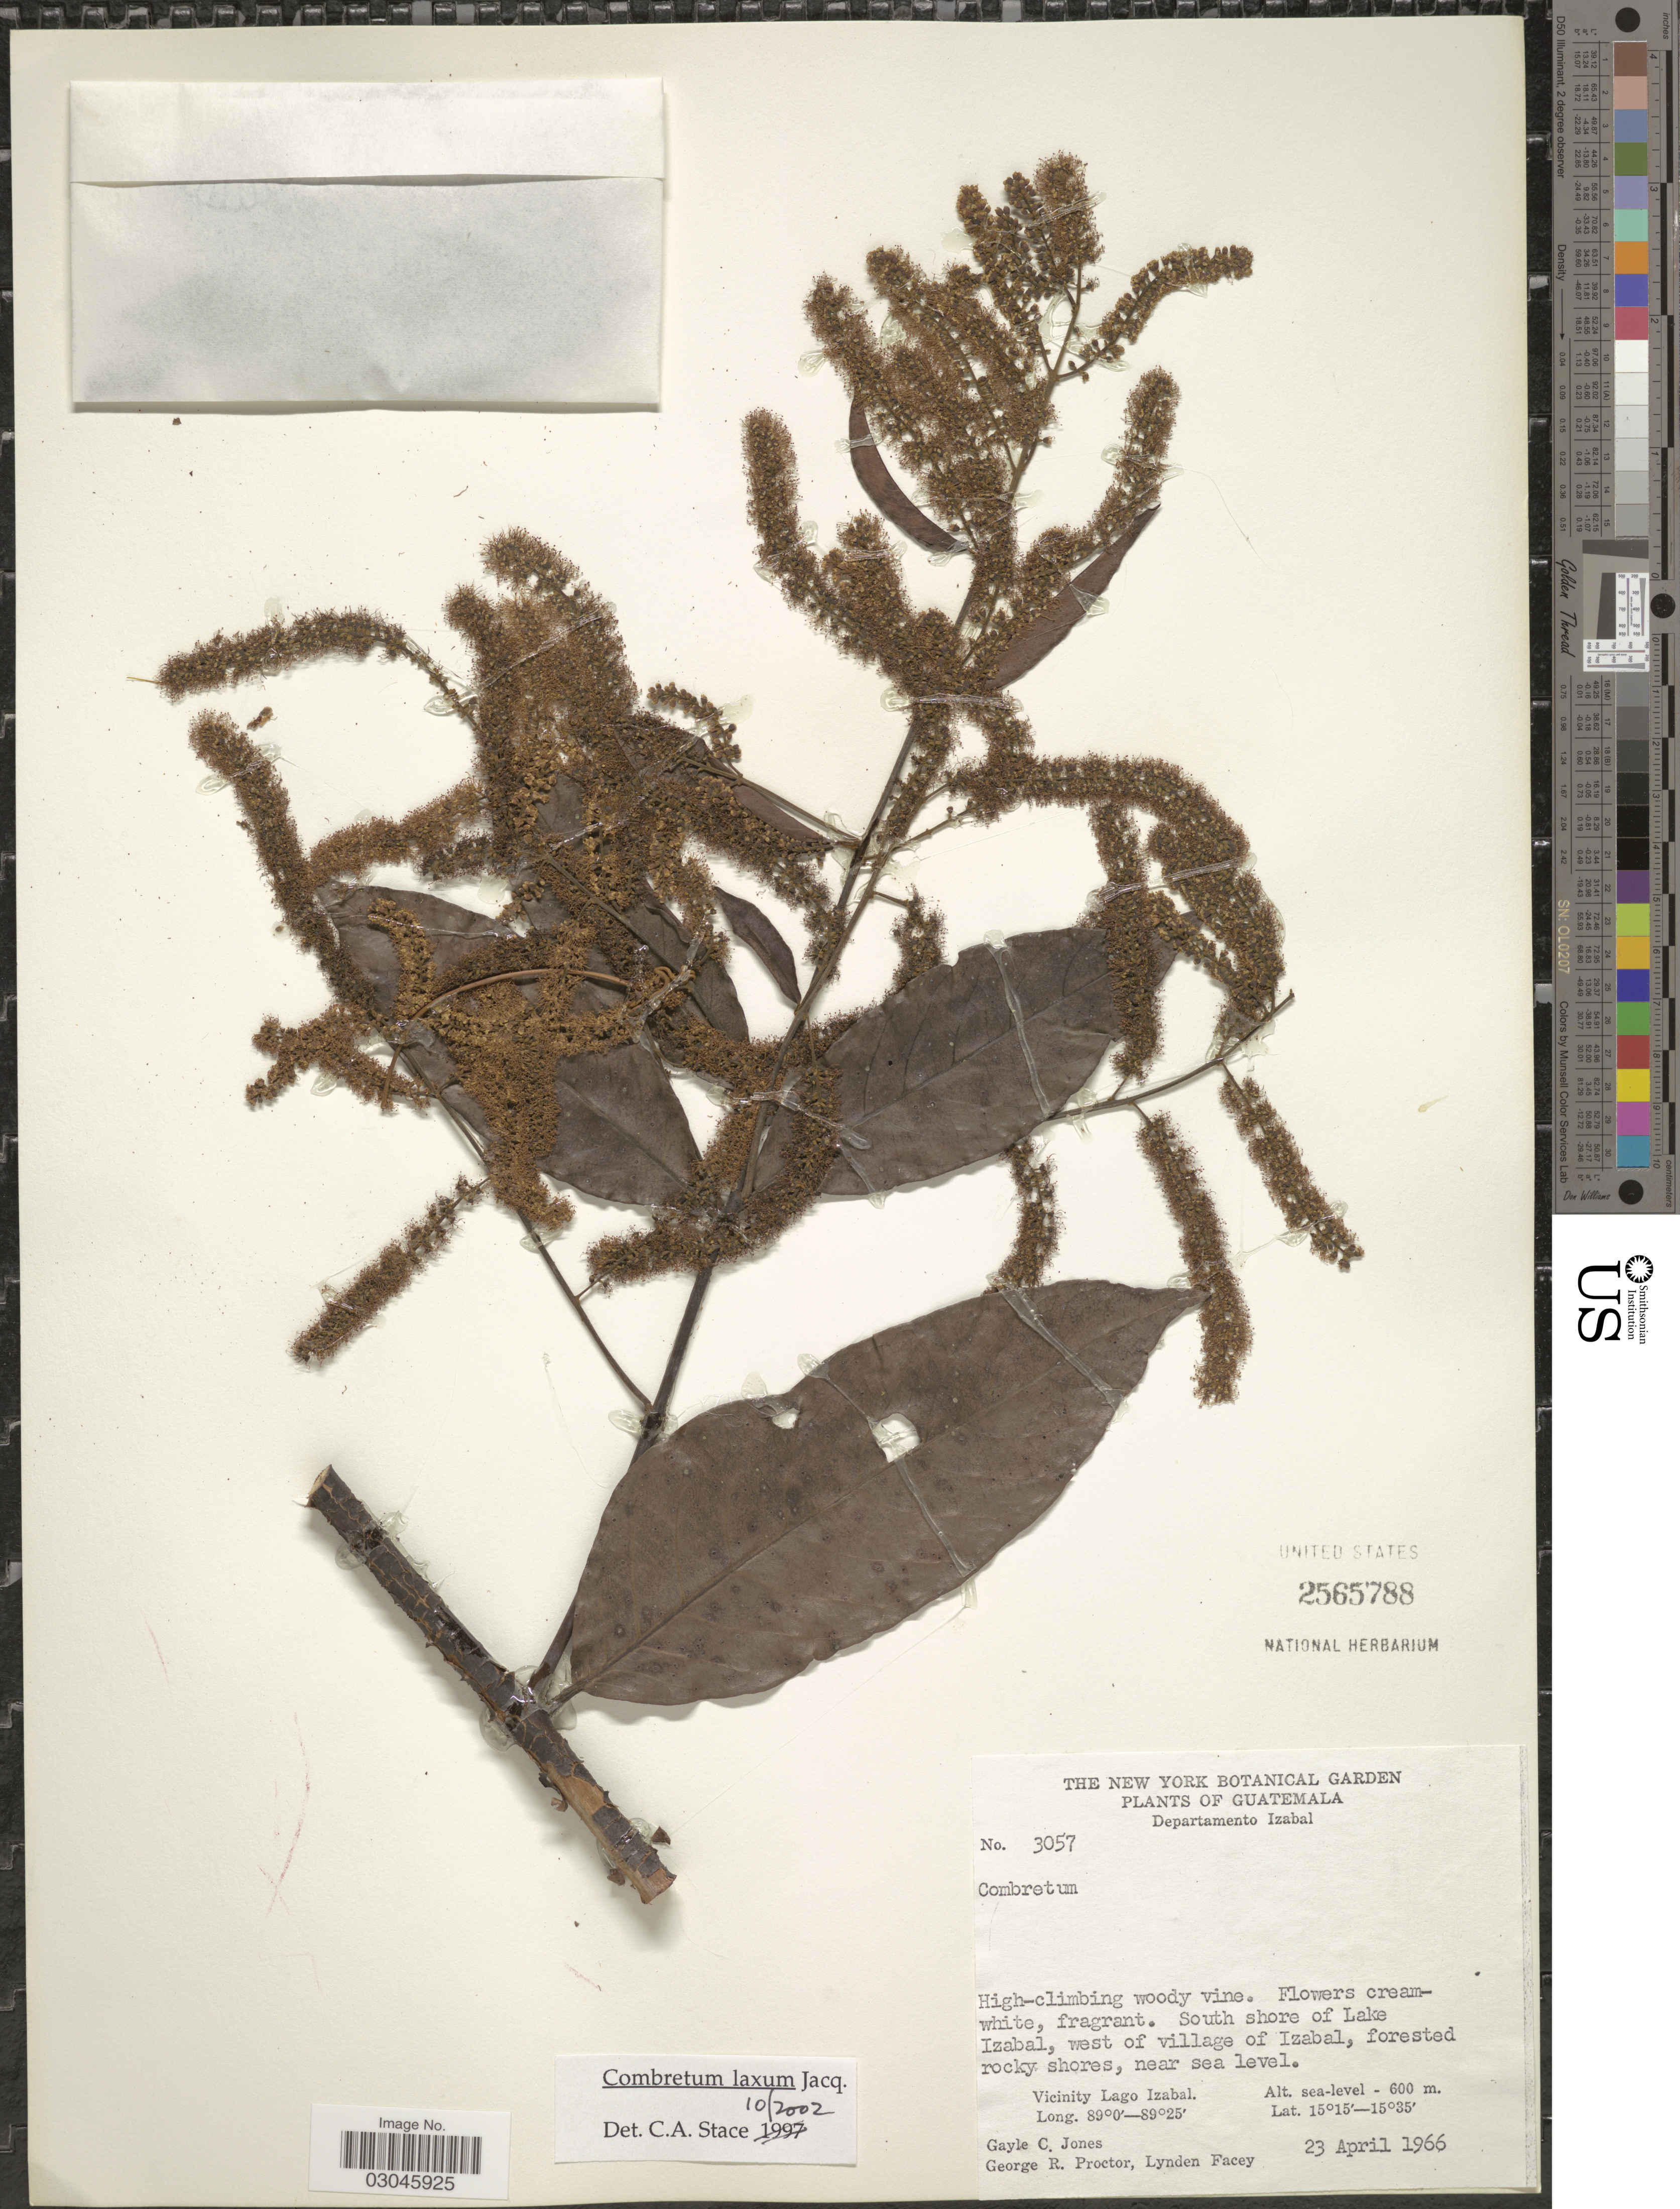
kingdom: Plantae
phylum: Tracheophyta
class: Magnoliopsida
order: Myrtales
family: Combretaceae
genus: Combretum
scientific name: Combretum laxum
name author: Jacq.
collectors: G. C. Jones, G. R. Proctor & L. Facey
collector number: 3057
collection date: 1966-04-23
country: Guatemala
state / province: Izabal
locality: Departamento Izabal. South shore of Lake Izabal, west of village of Izabal. Vicinity of Lago Izabal.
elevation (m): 0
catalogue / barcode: US 2565788